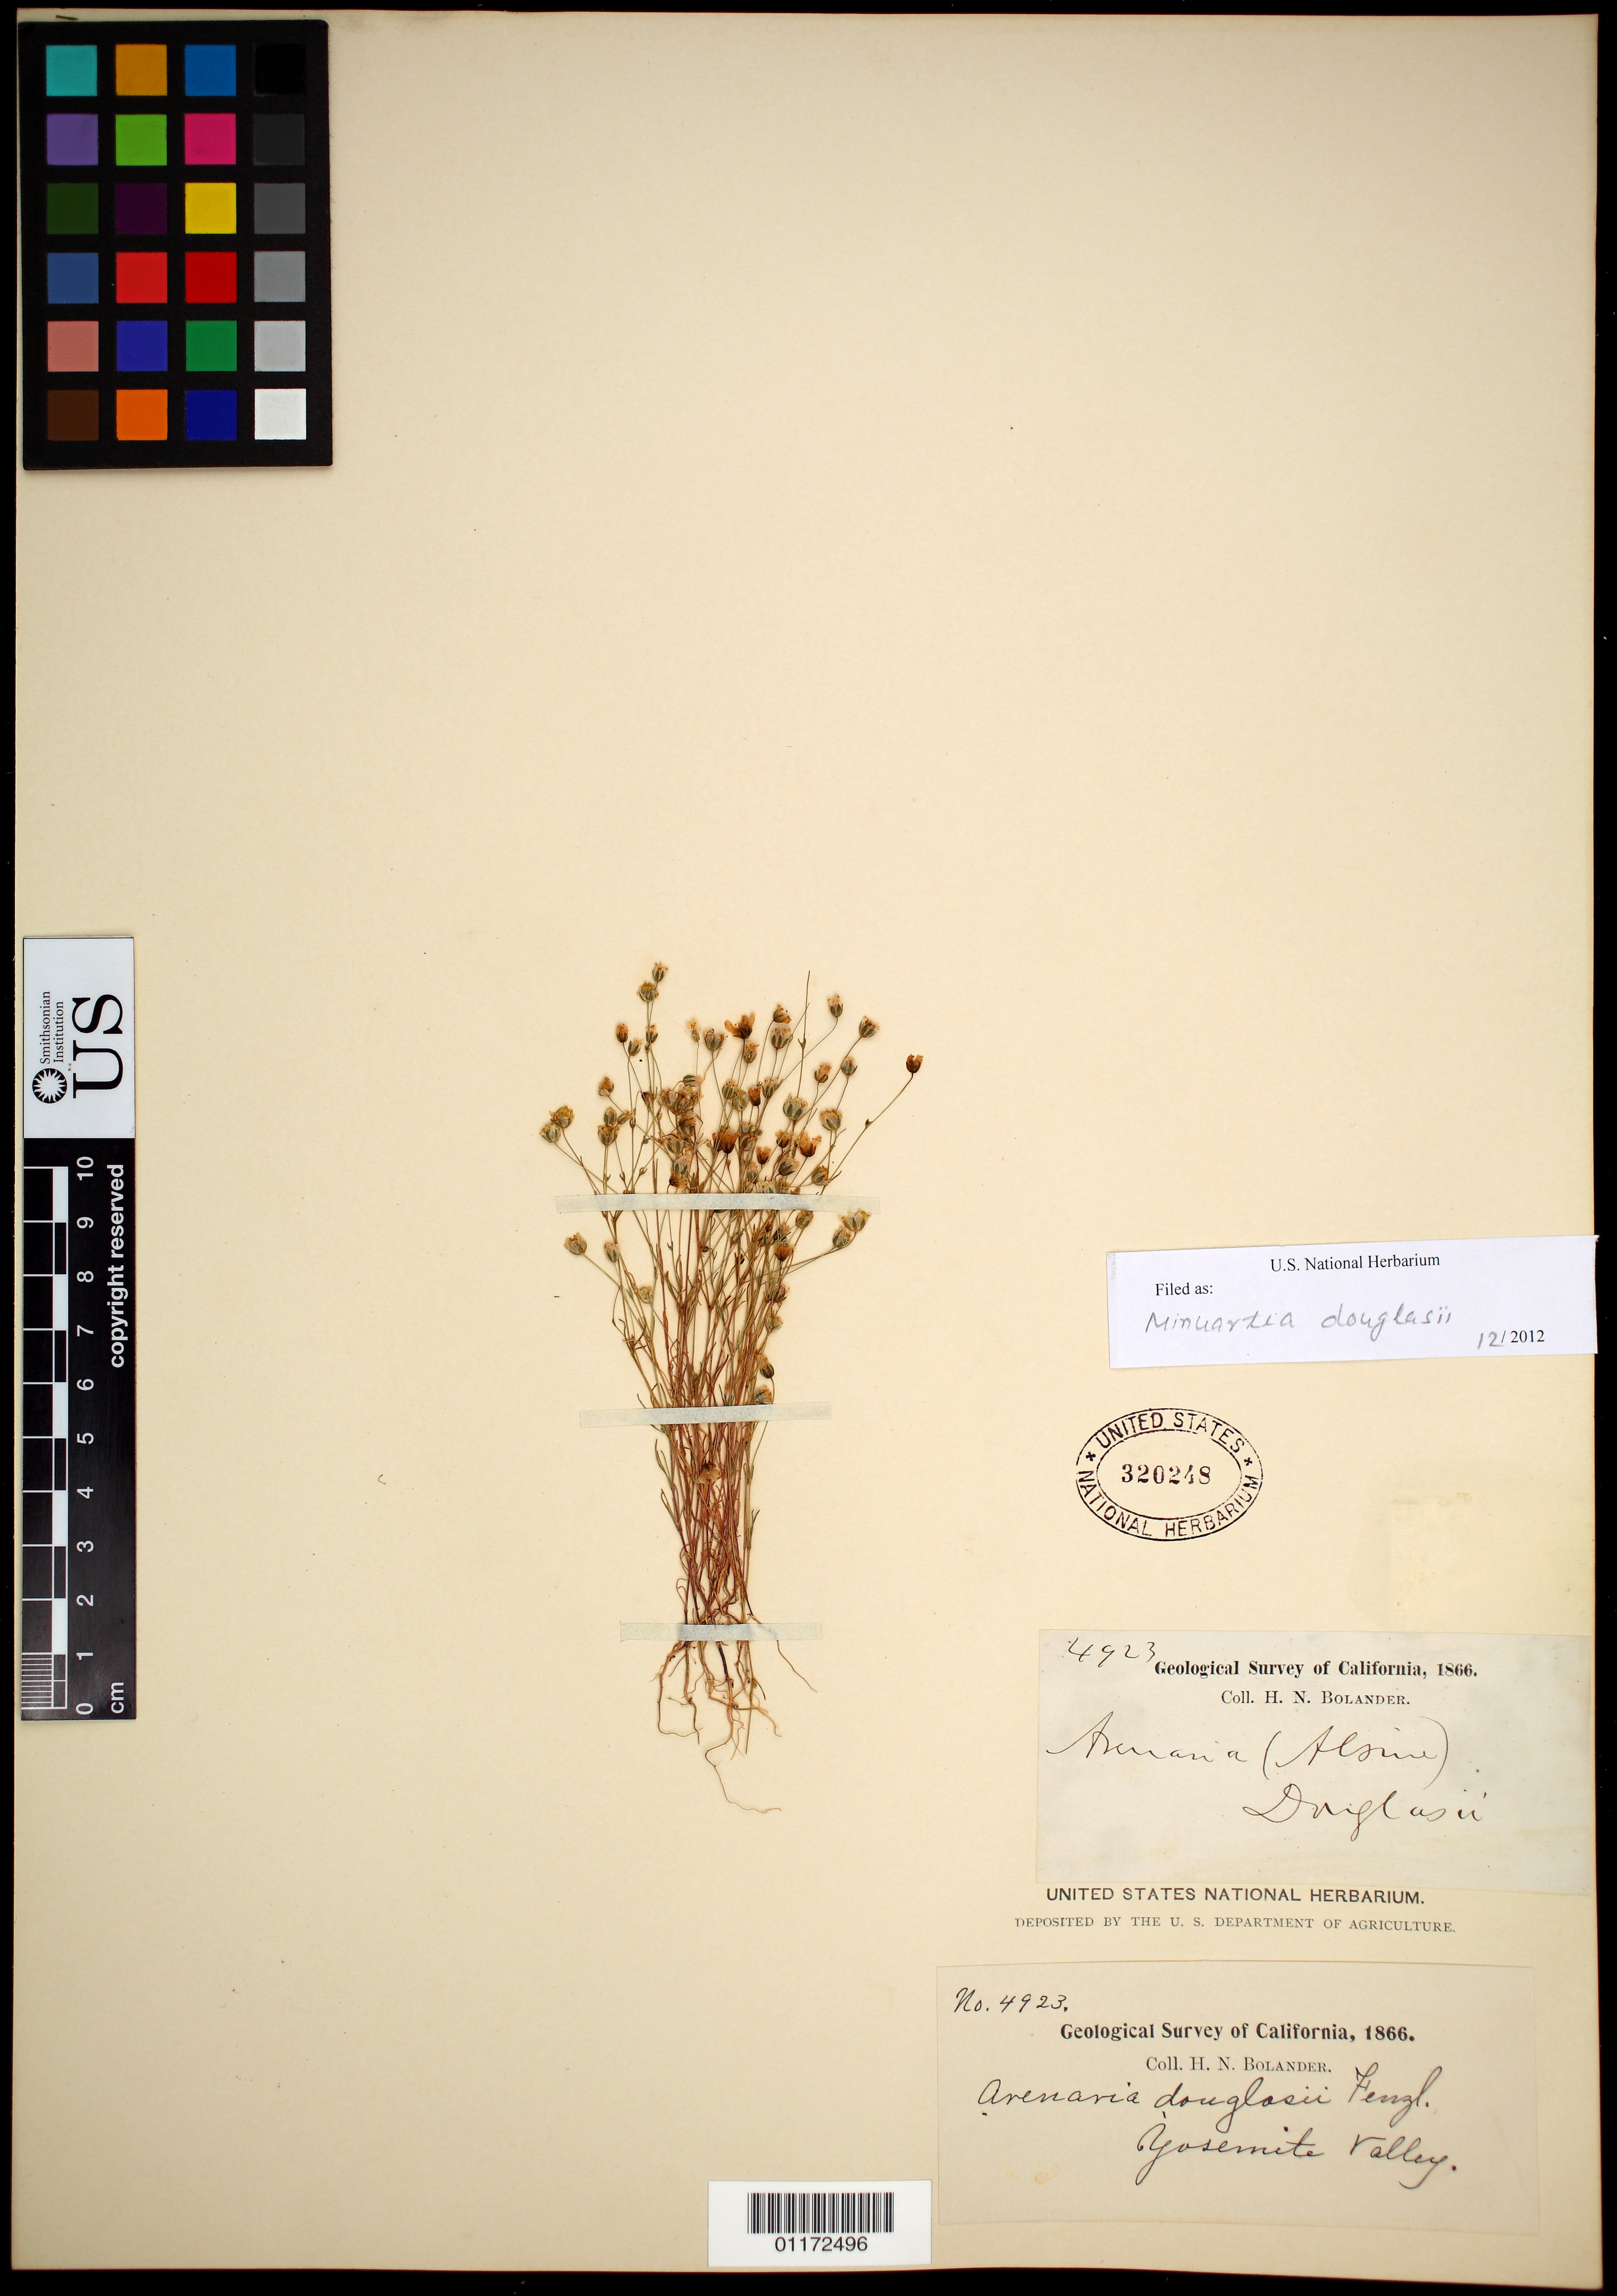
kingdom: Plantae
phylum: Tracheophyta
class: Magnoliopsida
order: Caryophyllales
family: Caryophyllaceae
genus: Minuartia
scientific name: Minuartia douglasii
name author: Mattf.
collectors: H. Bolander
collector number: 4923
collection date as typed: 1866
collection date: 1866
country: United States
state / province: California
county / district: Mariposa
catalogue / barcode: US 320248